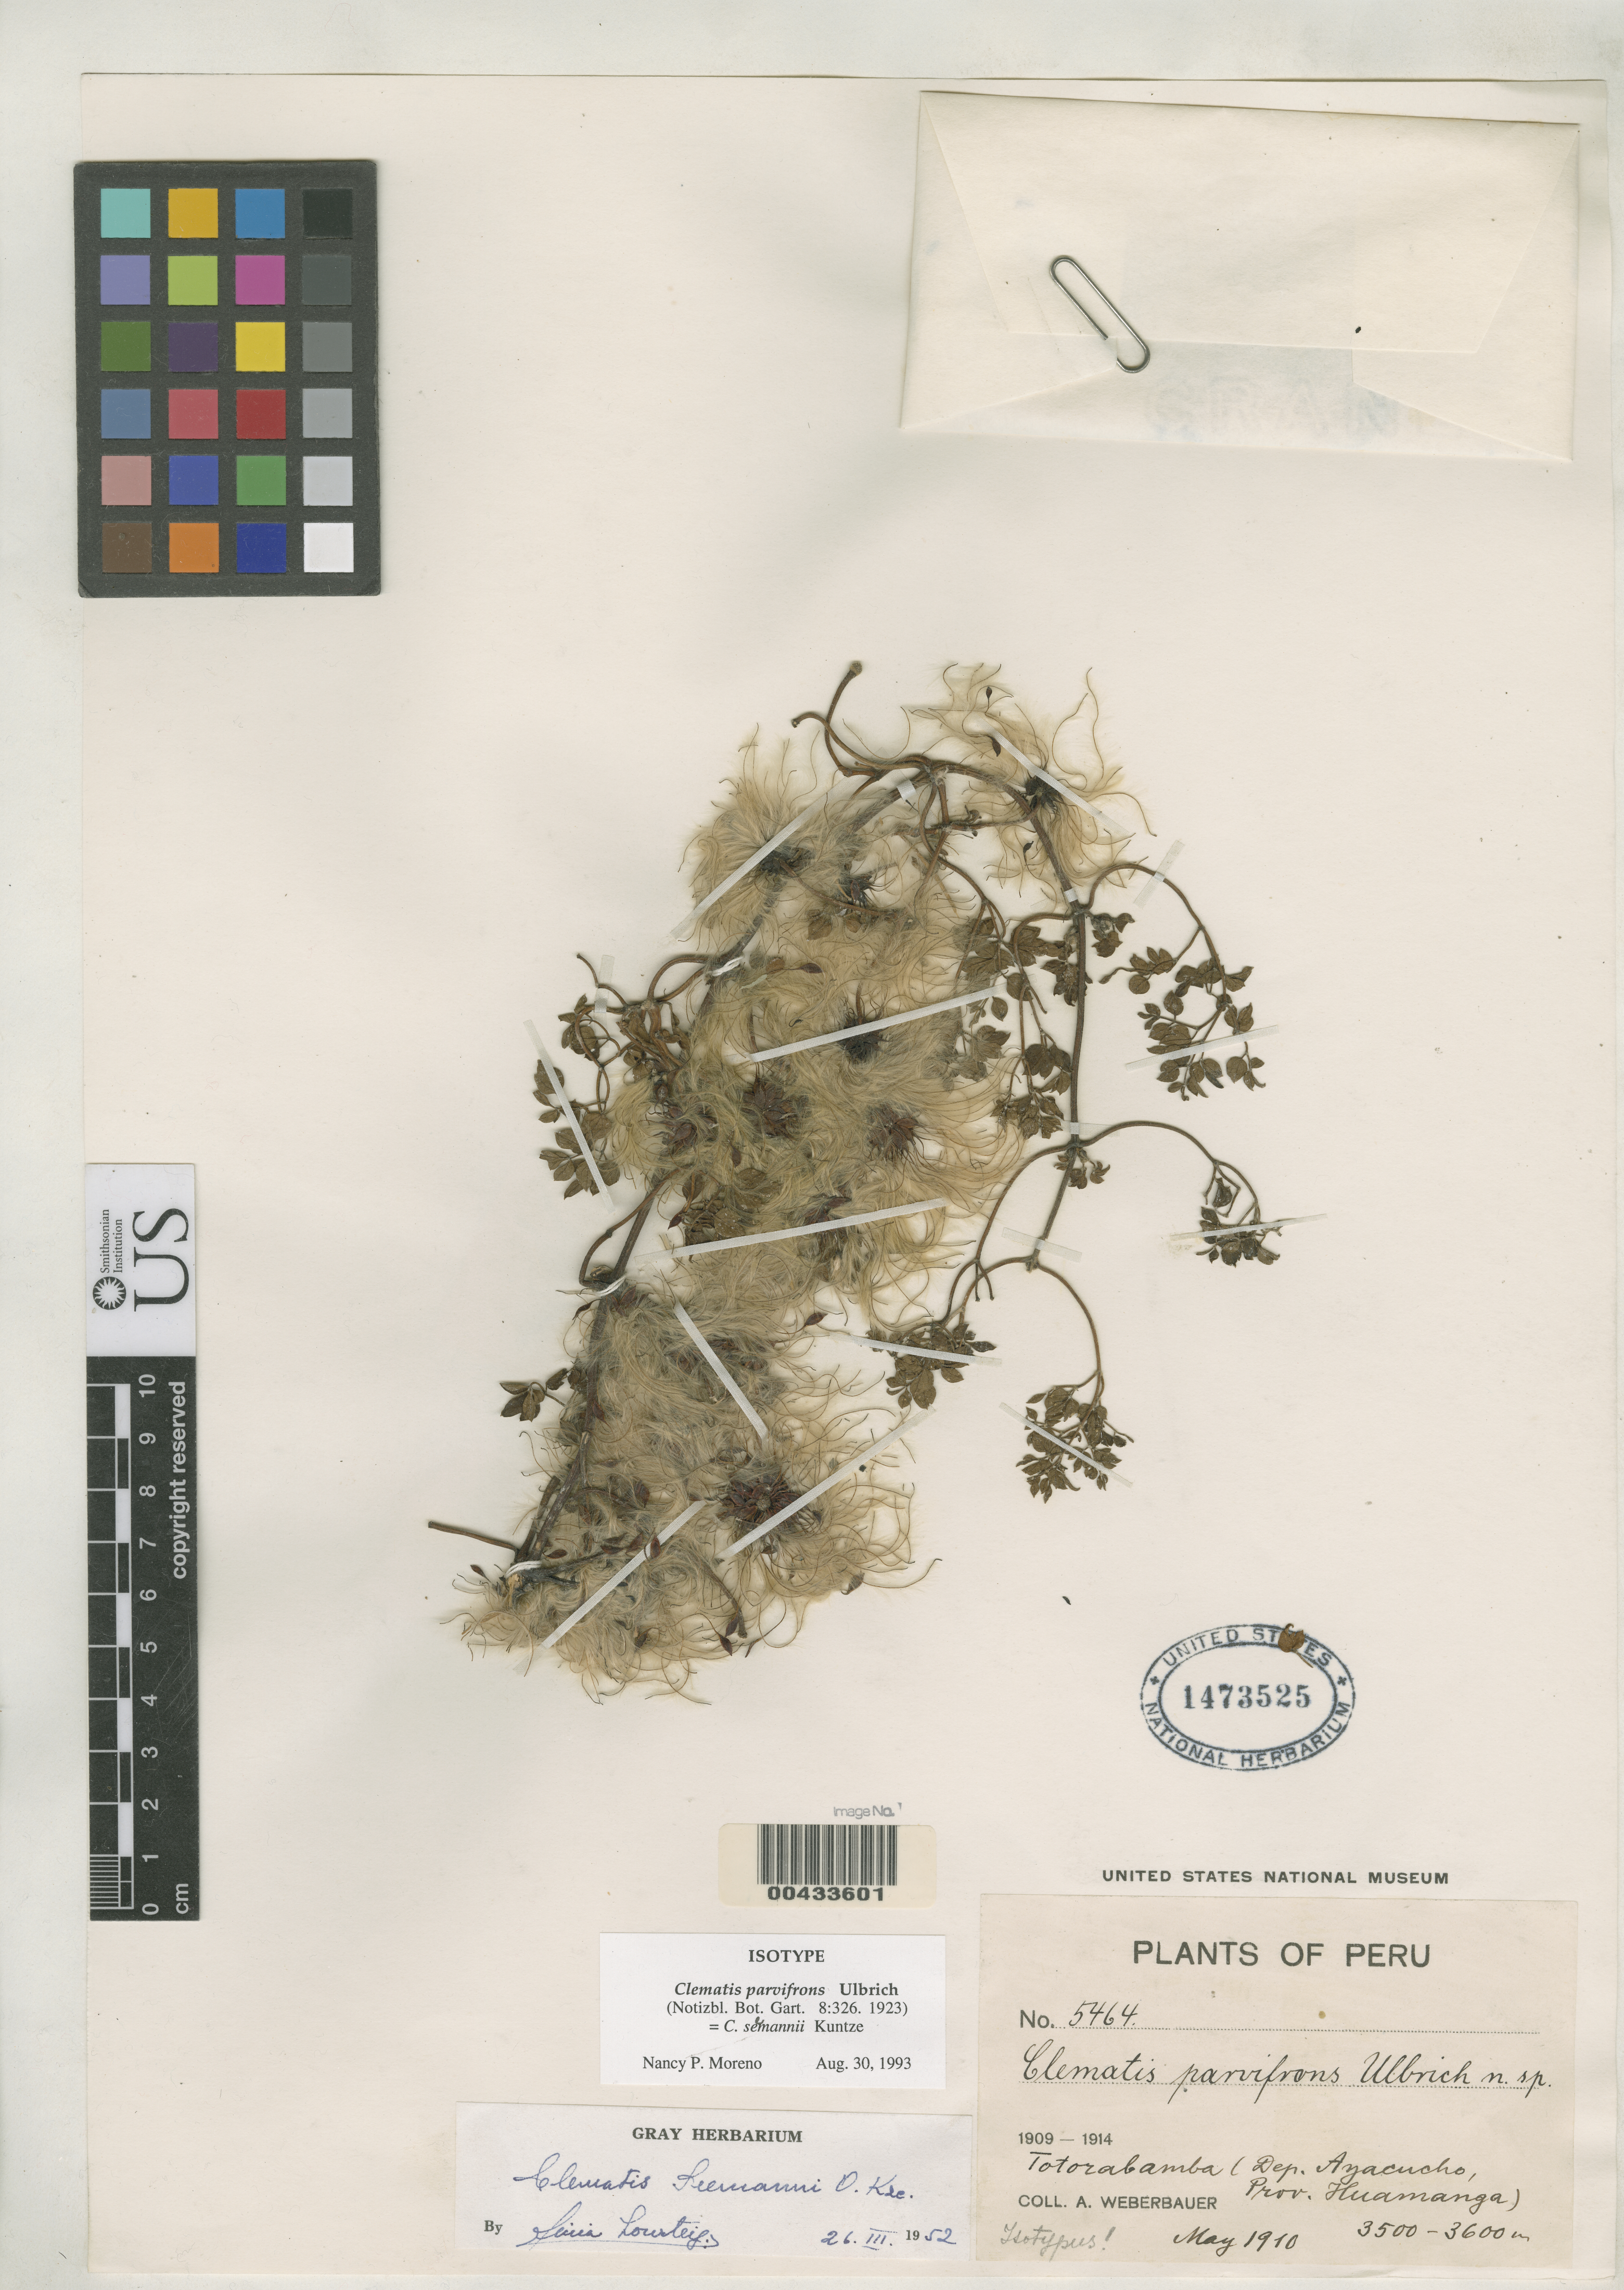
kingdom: Plantae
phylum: Tracheophyta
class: Magnoliopsida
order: Ranunculales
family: Ranunculaceae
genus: Clematis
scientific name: Clematis parvifrons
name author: Ulbr.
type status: Isotype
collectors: A. Weberbauer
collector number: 5464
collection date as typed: May 1910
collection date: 1910-05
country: Peru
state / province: Ayacucho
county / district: Huamanga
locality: Hacienda Totorabamba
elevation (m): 3500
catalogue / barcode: US 1473525